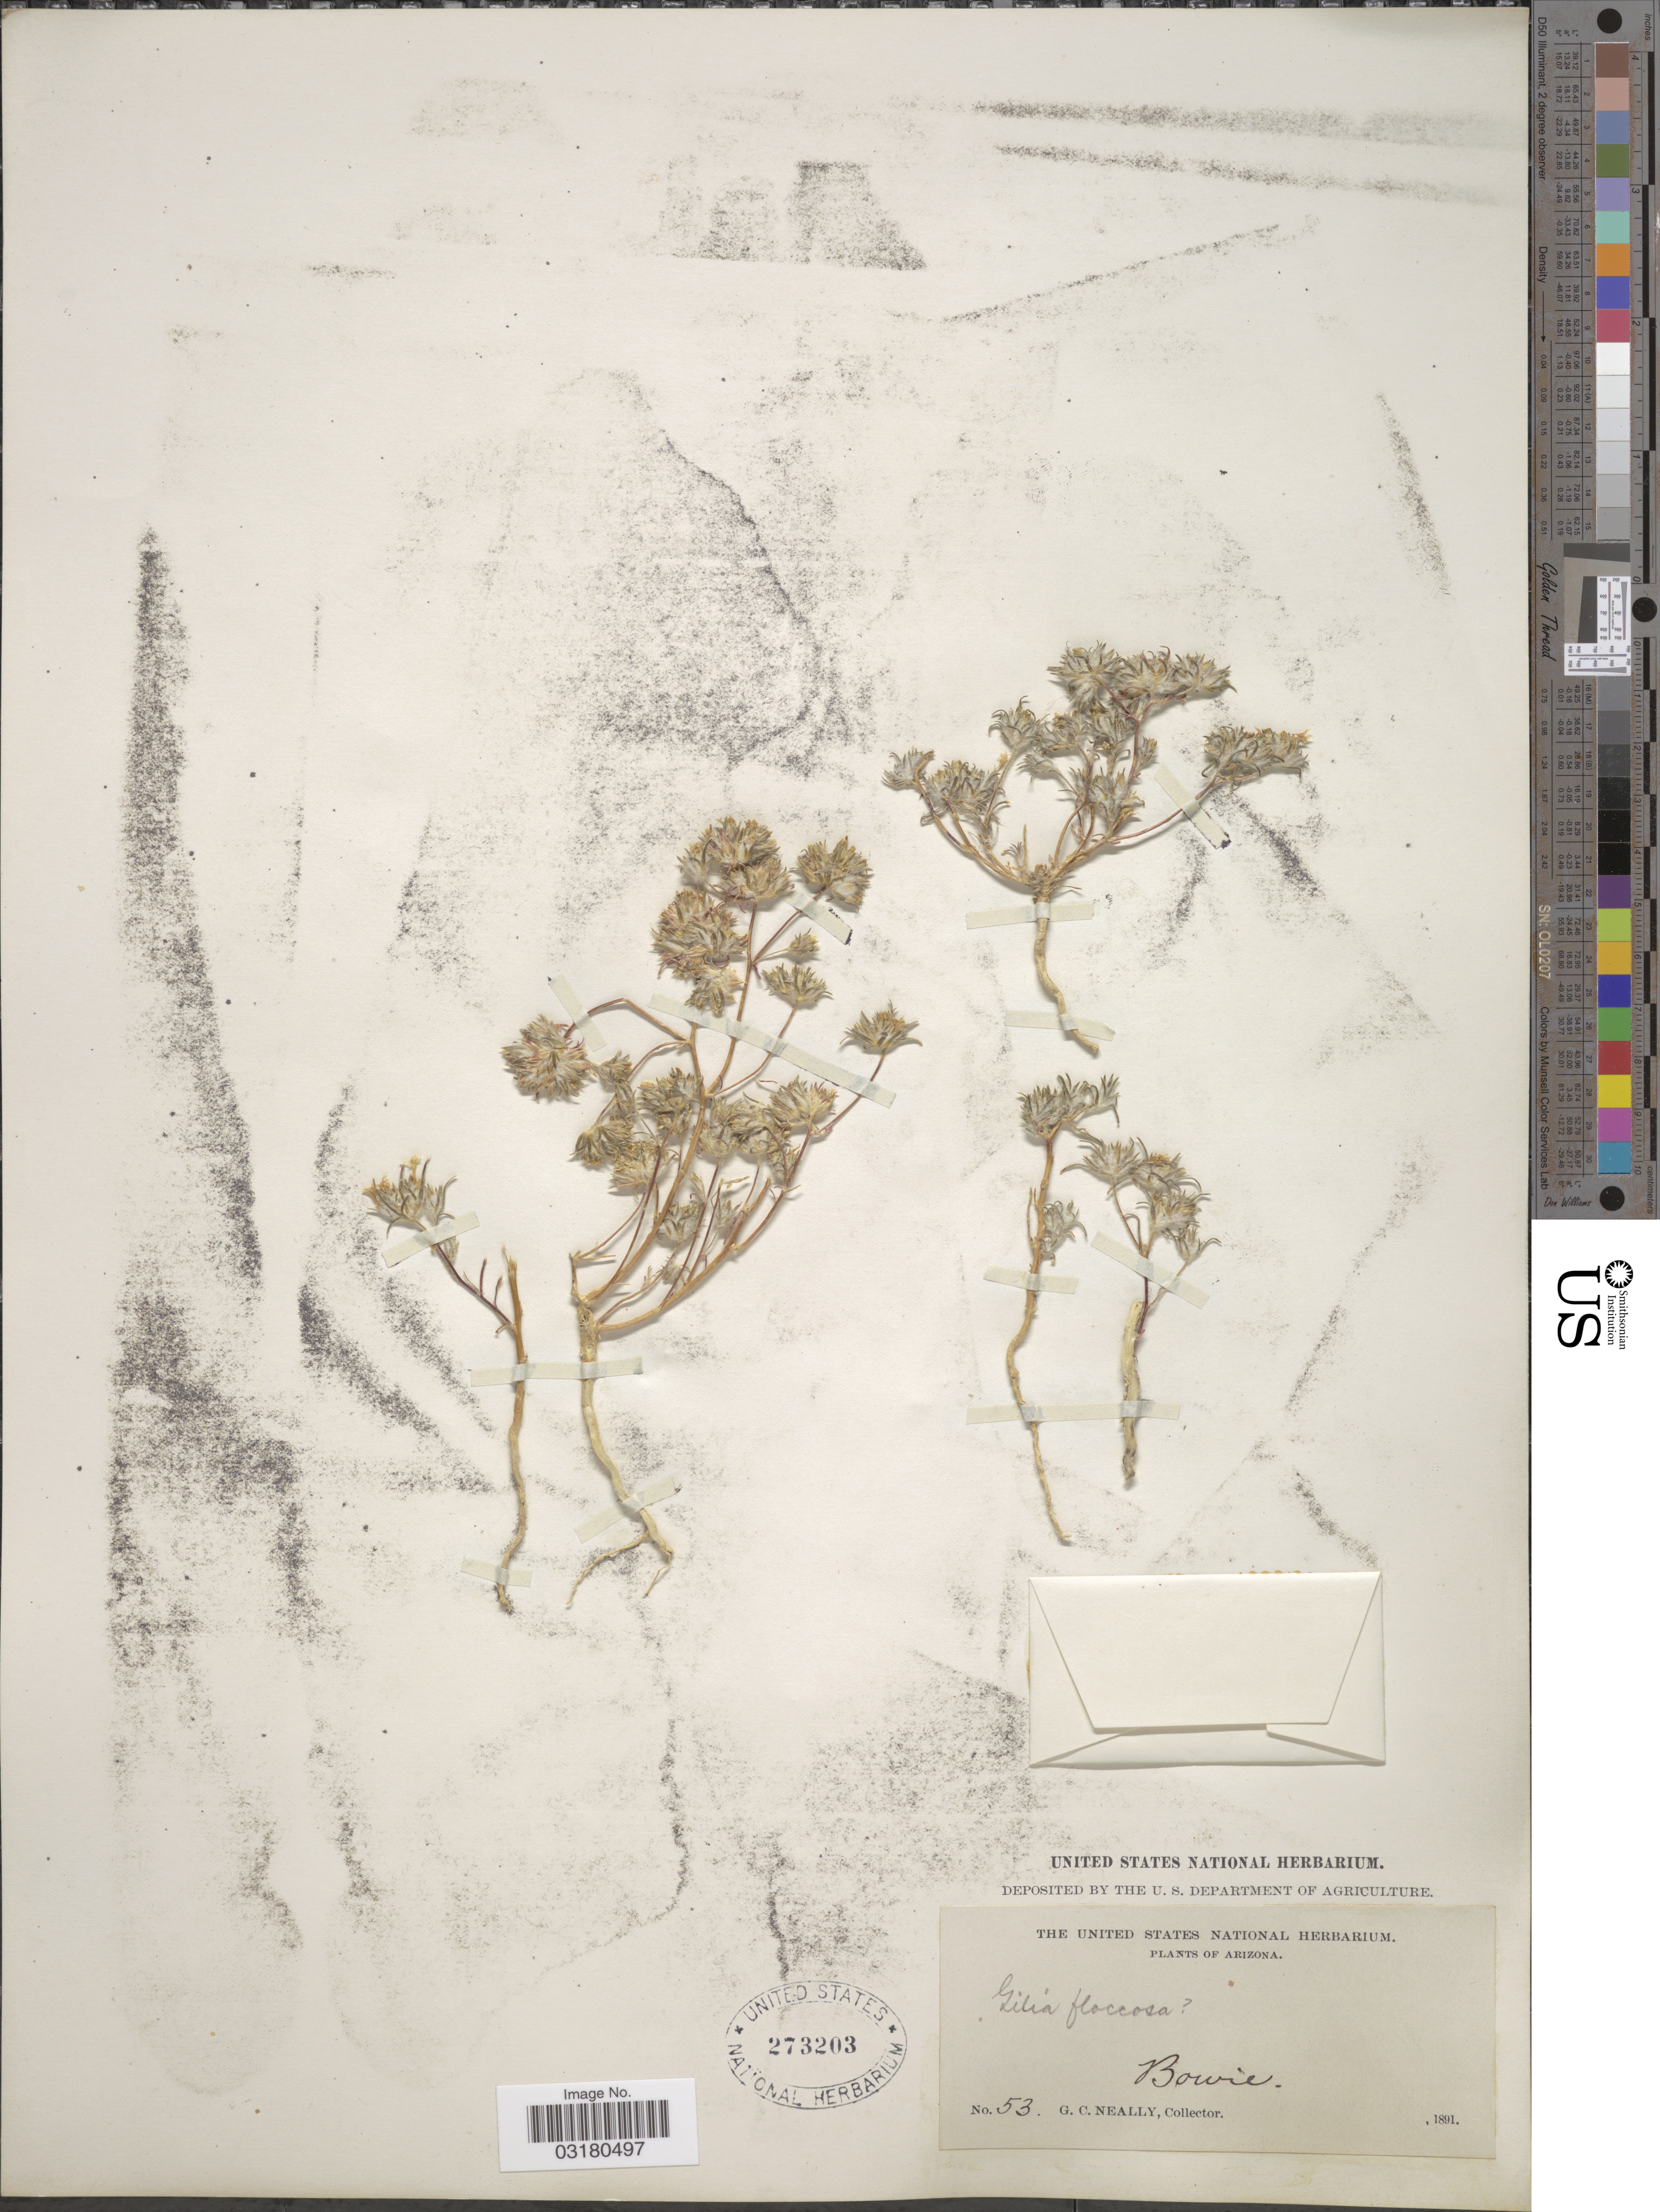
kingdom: Plantae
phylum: Tracheophyta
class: Magnoliopsida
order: Ericales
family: Polemoniaceae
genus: Eriastrum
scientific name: Eriastrum wilcoxii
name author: (A. Nelson) H. Mason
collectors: G. Neally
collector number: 53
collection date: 1891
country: United States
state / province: Arizona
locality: Bowie.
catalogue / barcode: US 273203